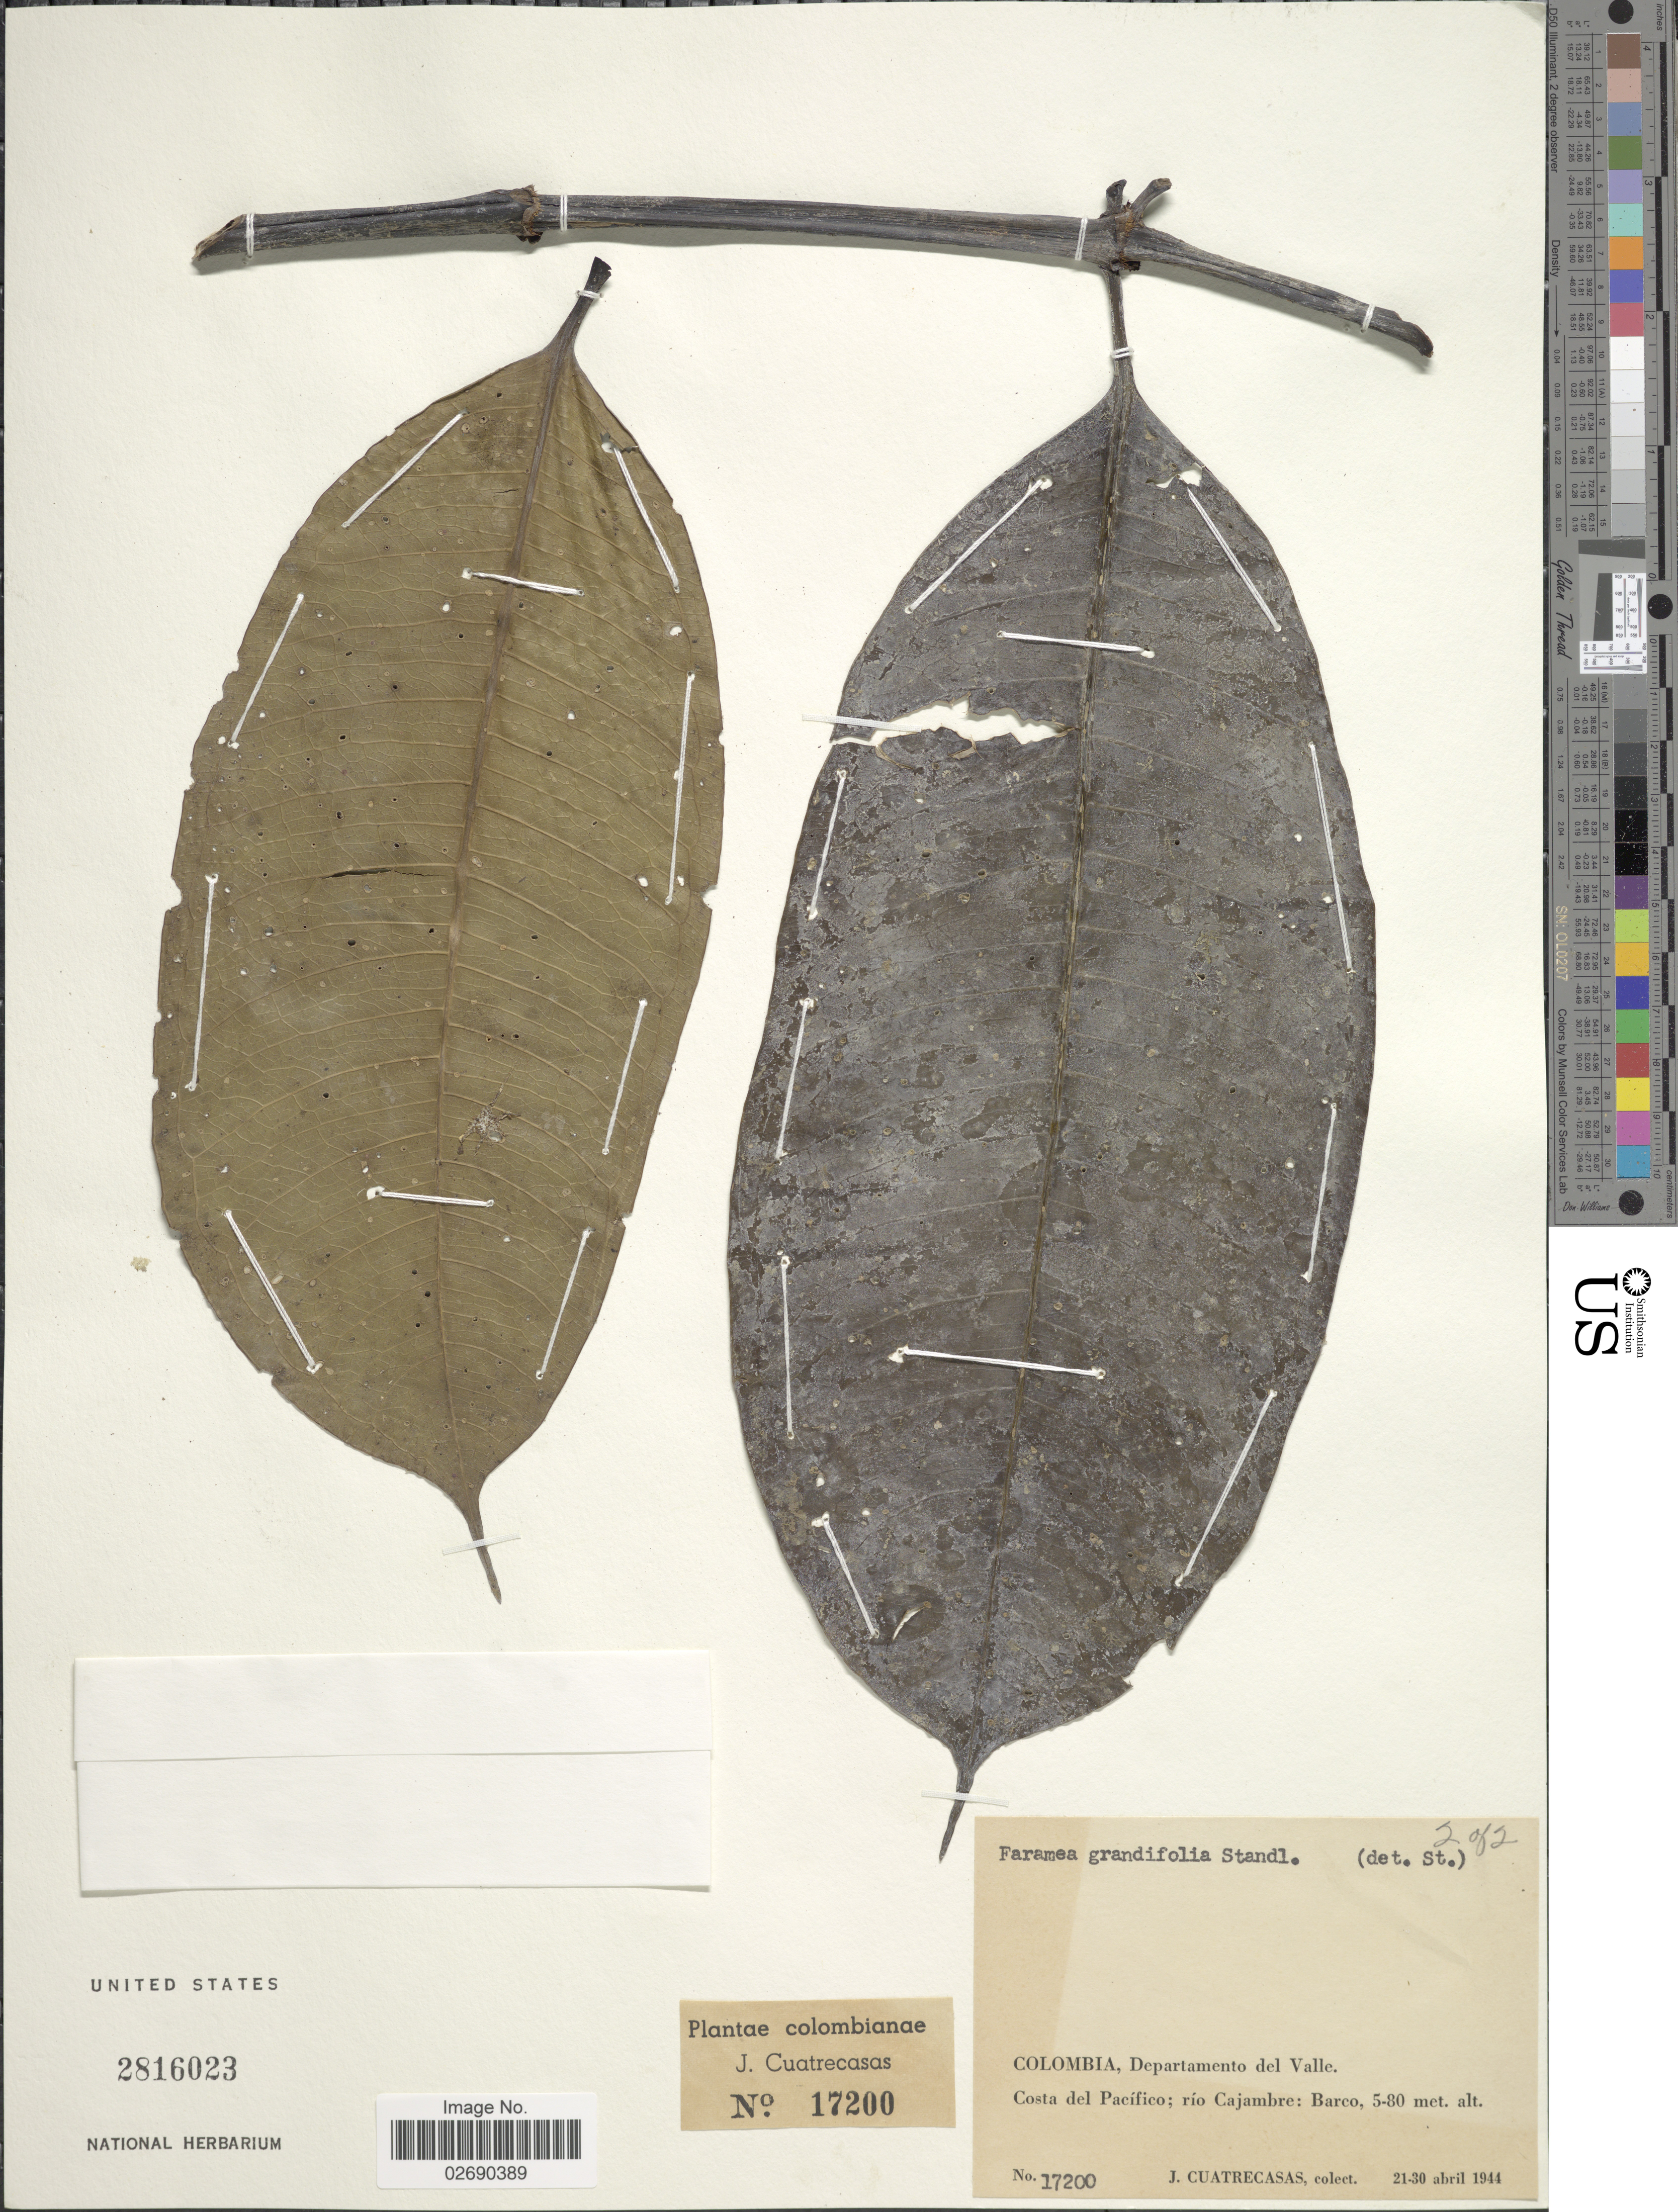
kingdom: Plantae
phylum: Tracheophyta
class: Magnoliopsida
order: Gentianales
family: Rubiaceae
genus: Faramea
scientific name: Faramea grandifolia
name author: Standl.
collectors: J. Cuatrecasas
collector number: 17200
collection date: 1944-04-21/1944-04-30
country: Colombia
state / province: Valle del Cauca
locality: Departamento del Valle. Costa del Pacífico; río Cajambre: Barco.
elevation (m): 5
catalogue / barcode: US 2816023